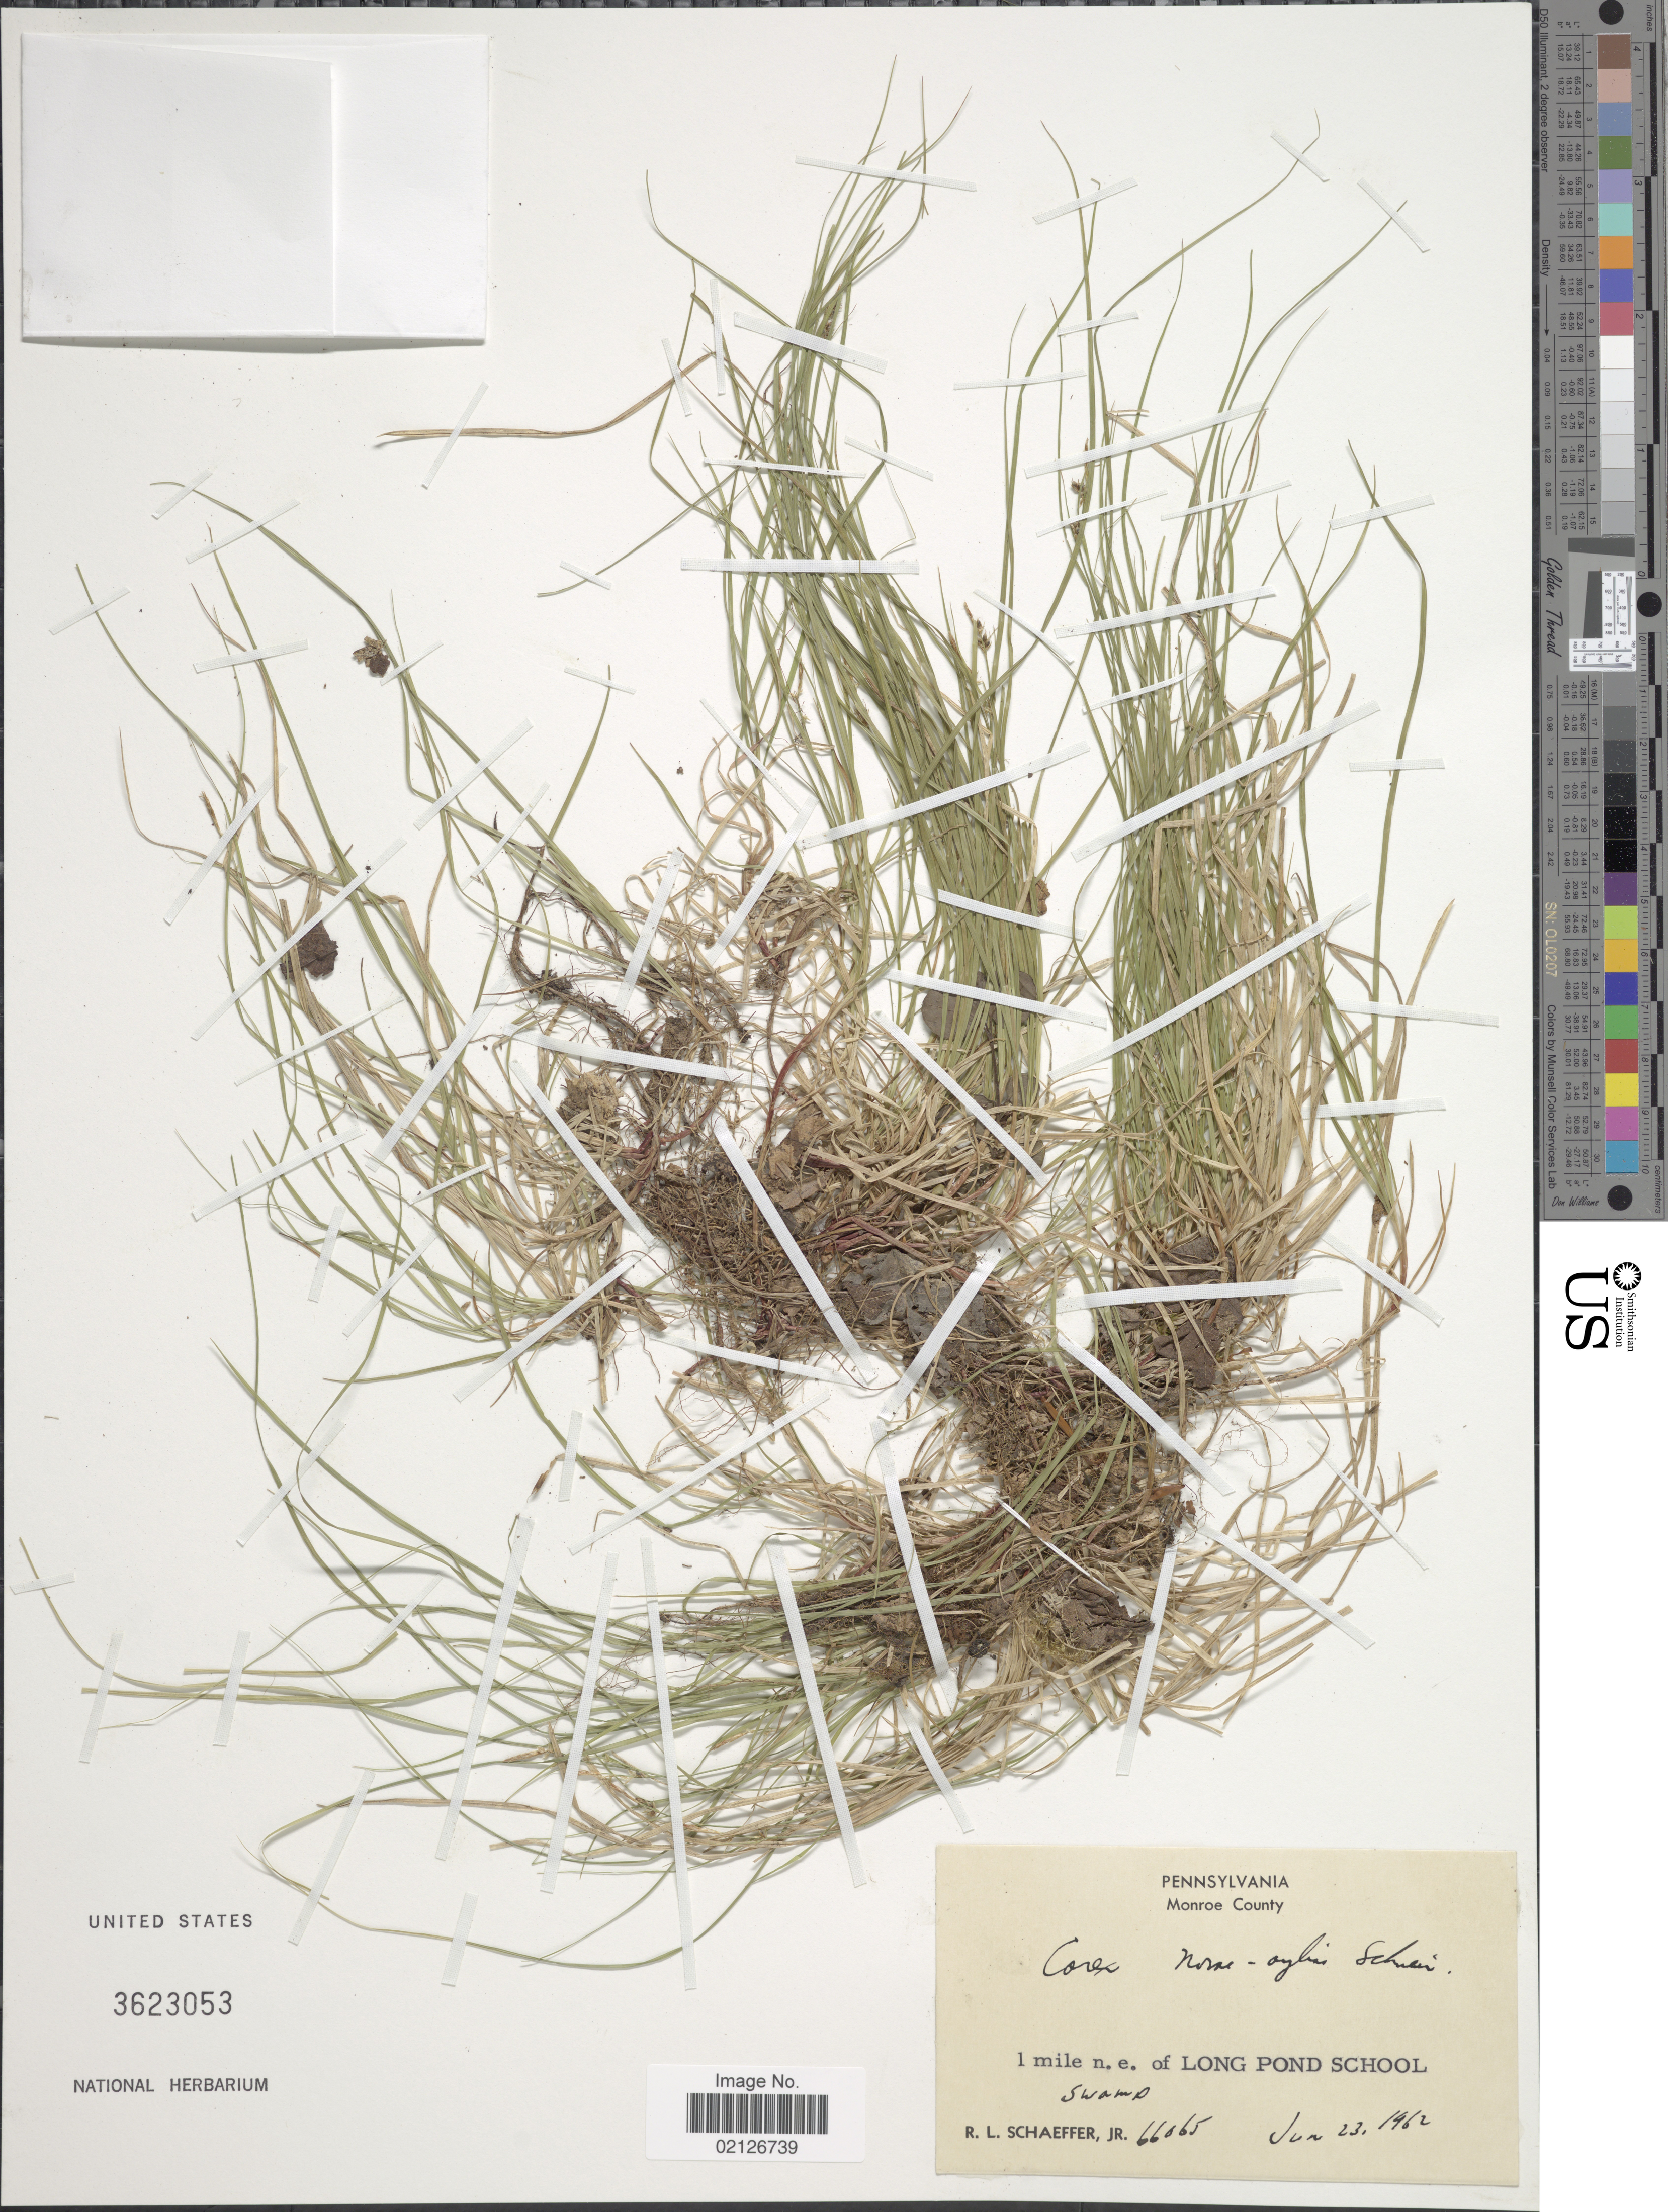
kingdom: Plantae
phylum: Tracheophyta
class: Liliopsida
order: Poales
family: Cyperaceae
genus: Carex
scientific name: Carex novae-angliae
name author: Schwein.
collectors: R. L. Schaeffer Jr.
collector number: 66065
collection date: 1962-06-23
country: United States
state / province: Pennsylvania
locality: Monroe County, 1 mile n.e. of Long Pond School, swamp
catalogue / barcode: US 3623053